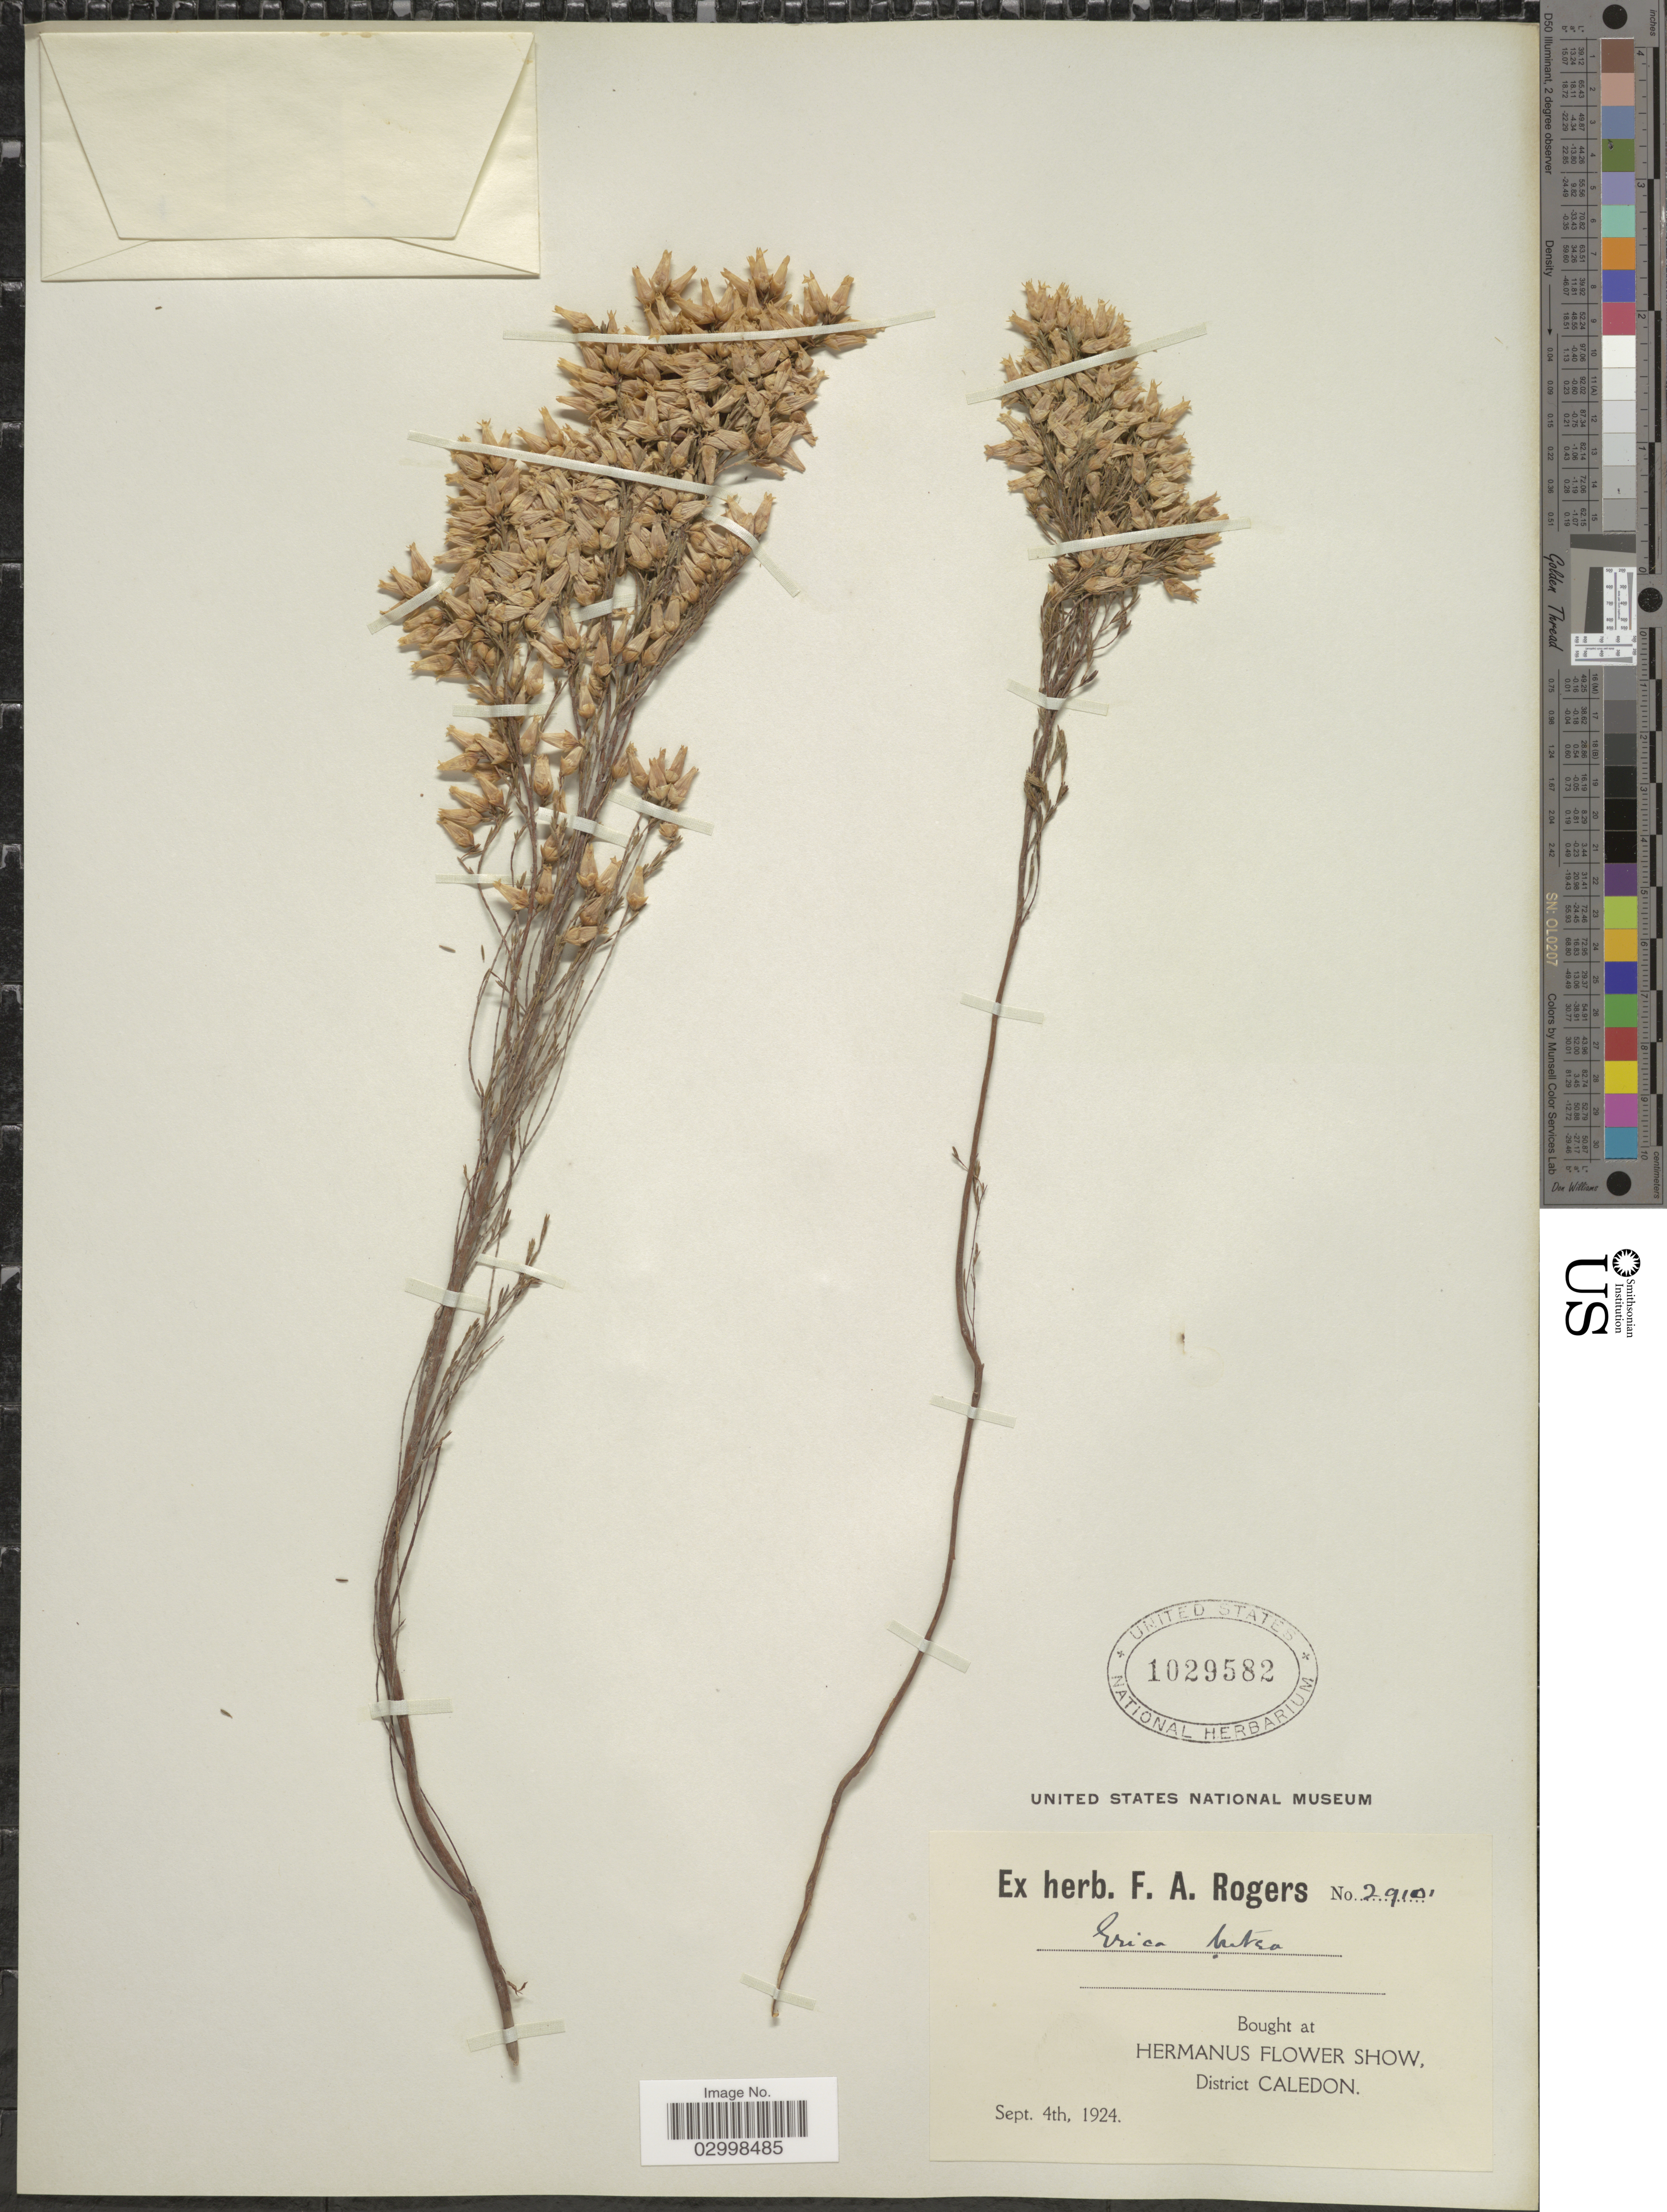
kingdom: Plantae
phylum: Tracheophyta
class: Magnoliopsida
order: Ericales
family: Ericaceae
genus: Erica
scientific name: Erica lutea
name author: P.J. Bergius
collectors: ex herb. F. A. Rogers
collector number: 29101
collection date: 1924-09-04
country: South Africa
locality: Bought at Hermanus Flower Shop, District Caledon.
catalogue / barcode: US 1029582